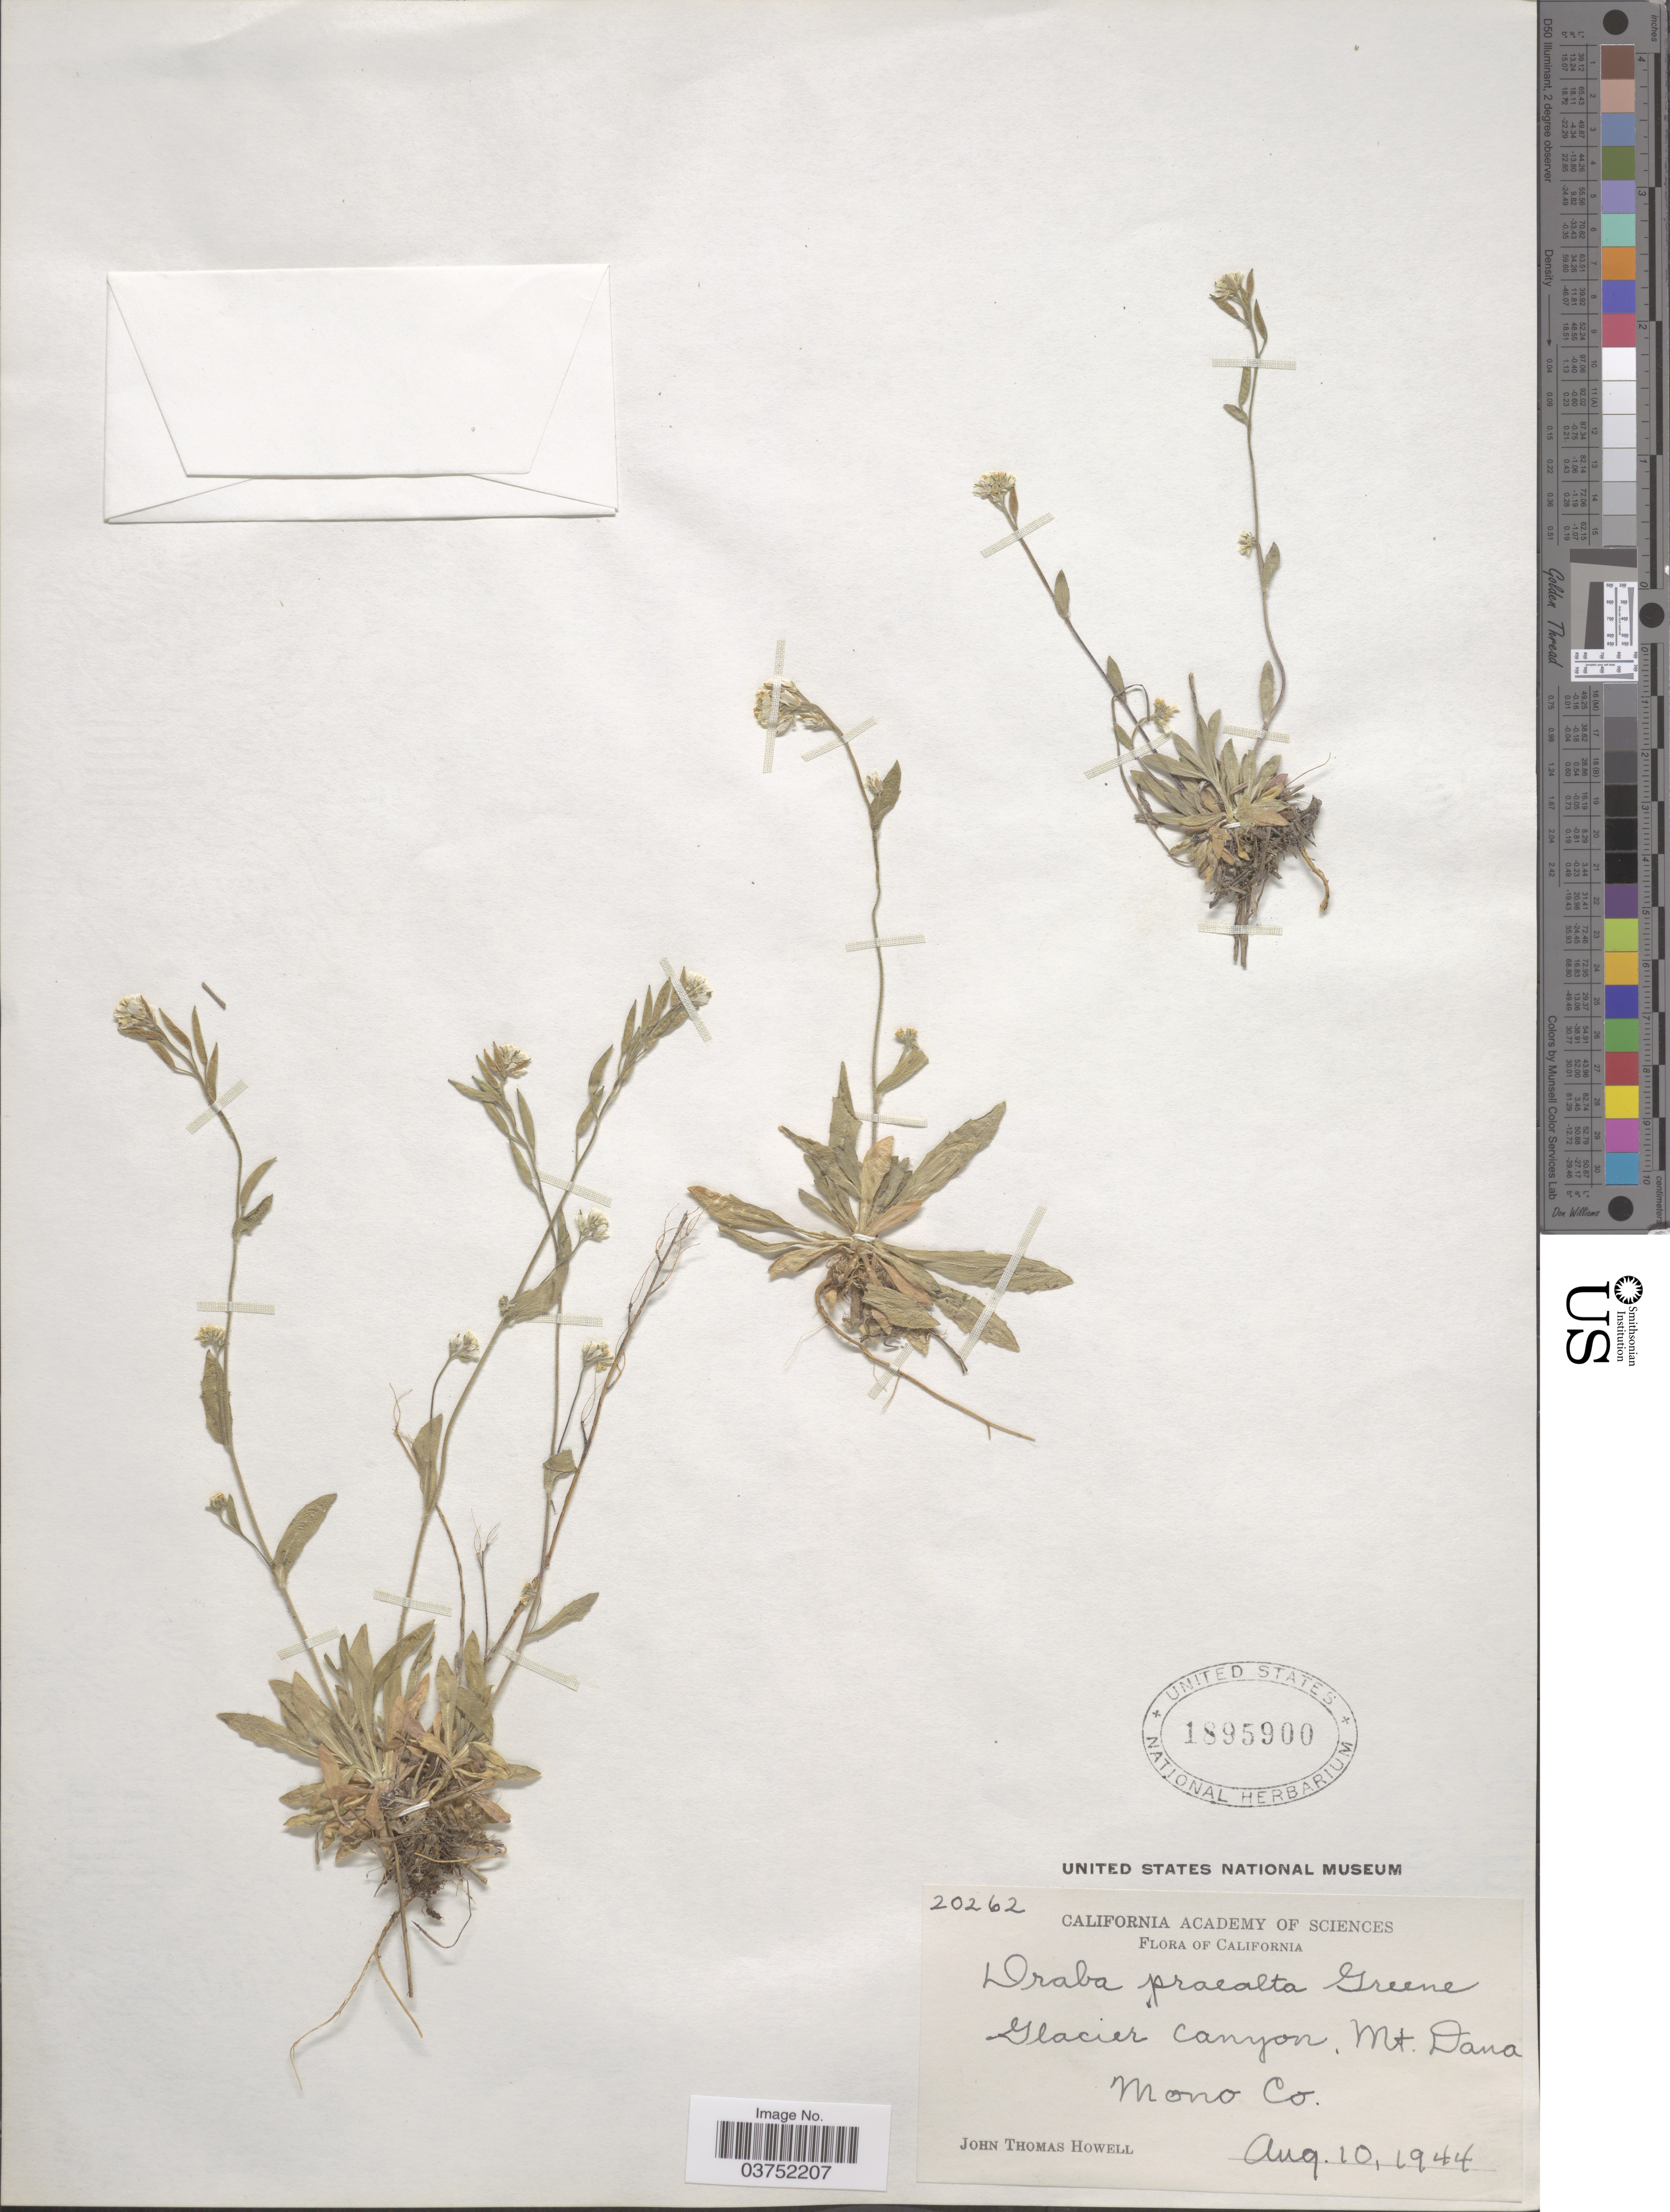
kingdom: Plantae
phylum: Tracheophyta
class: Magnoliopsida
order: Brassicales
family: Brassicaceae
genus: Draba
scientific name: Draba praealta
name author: Greene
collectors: J. T. Howell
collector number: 20262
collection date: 1944-08-10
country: United States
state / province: California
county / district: Mono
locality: Glacier Canyon, Mt Dana. Mono Co.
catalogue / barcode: US 1895900